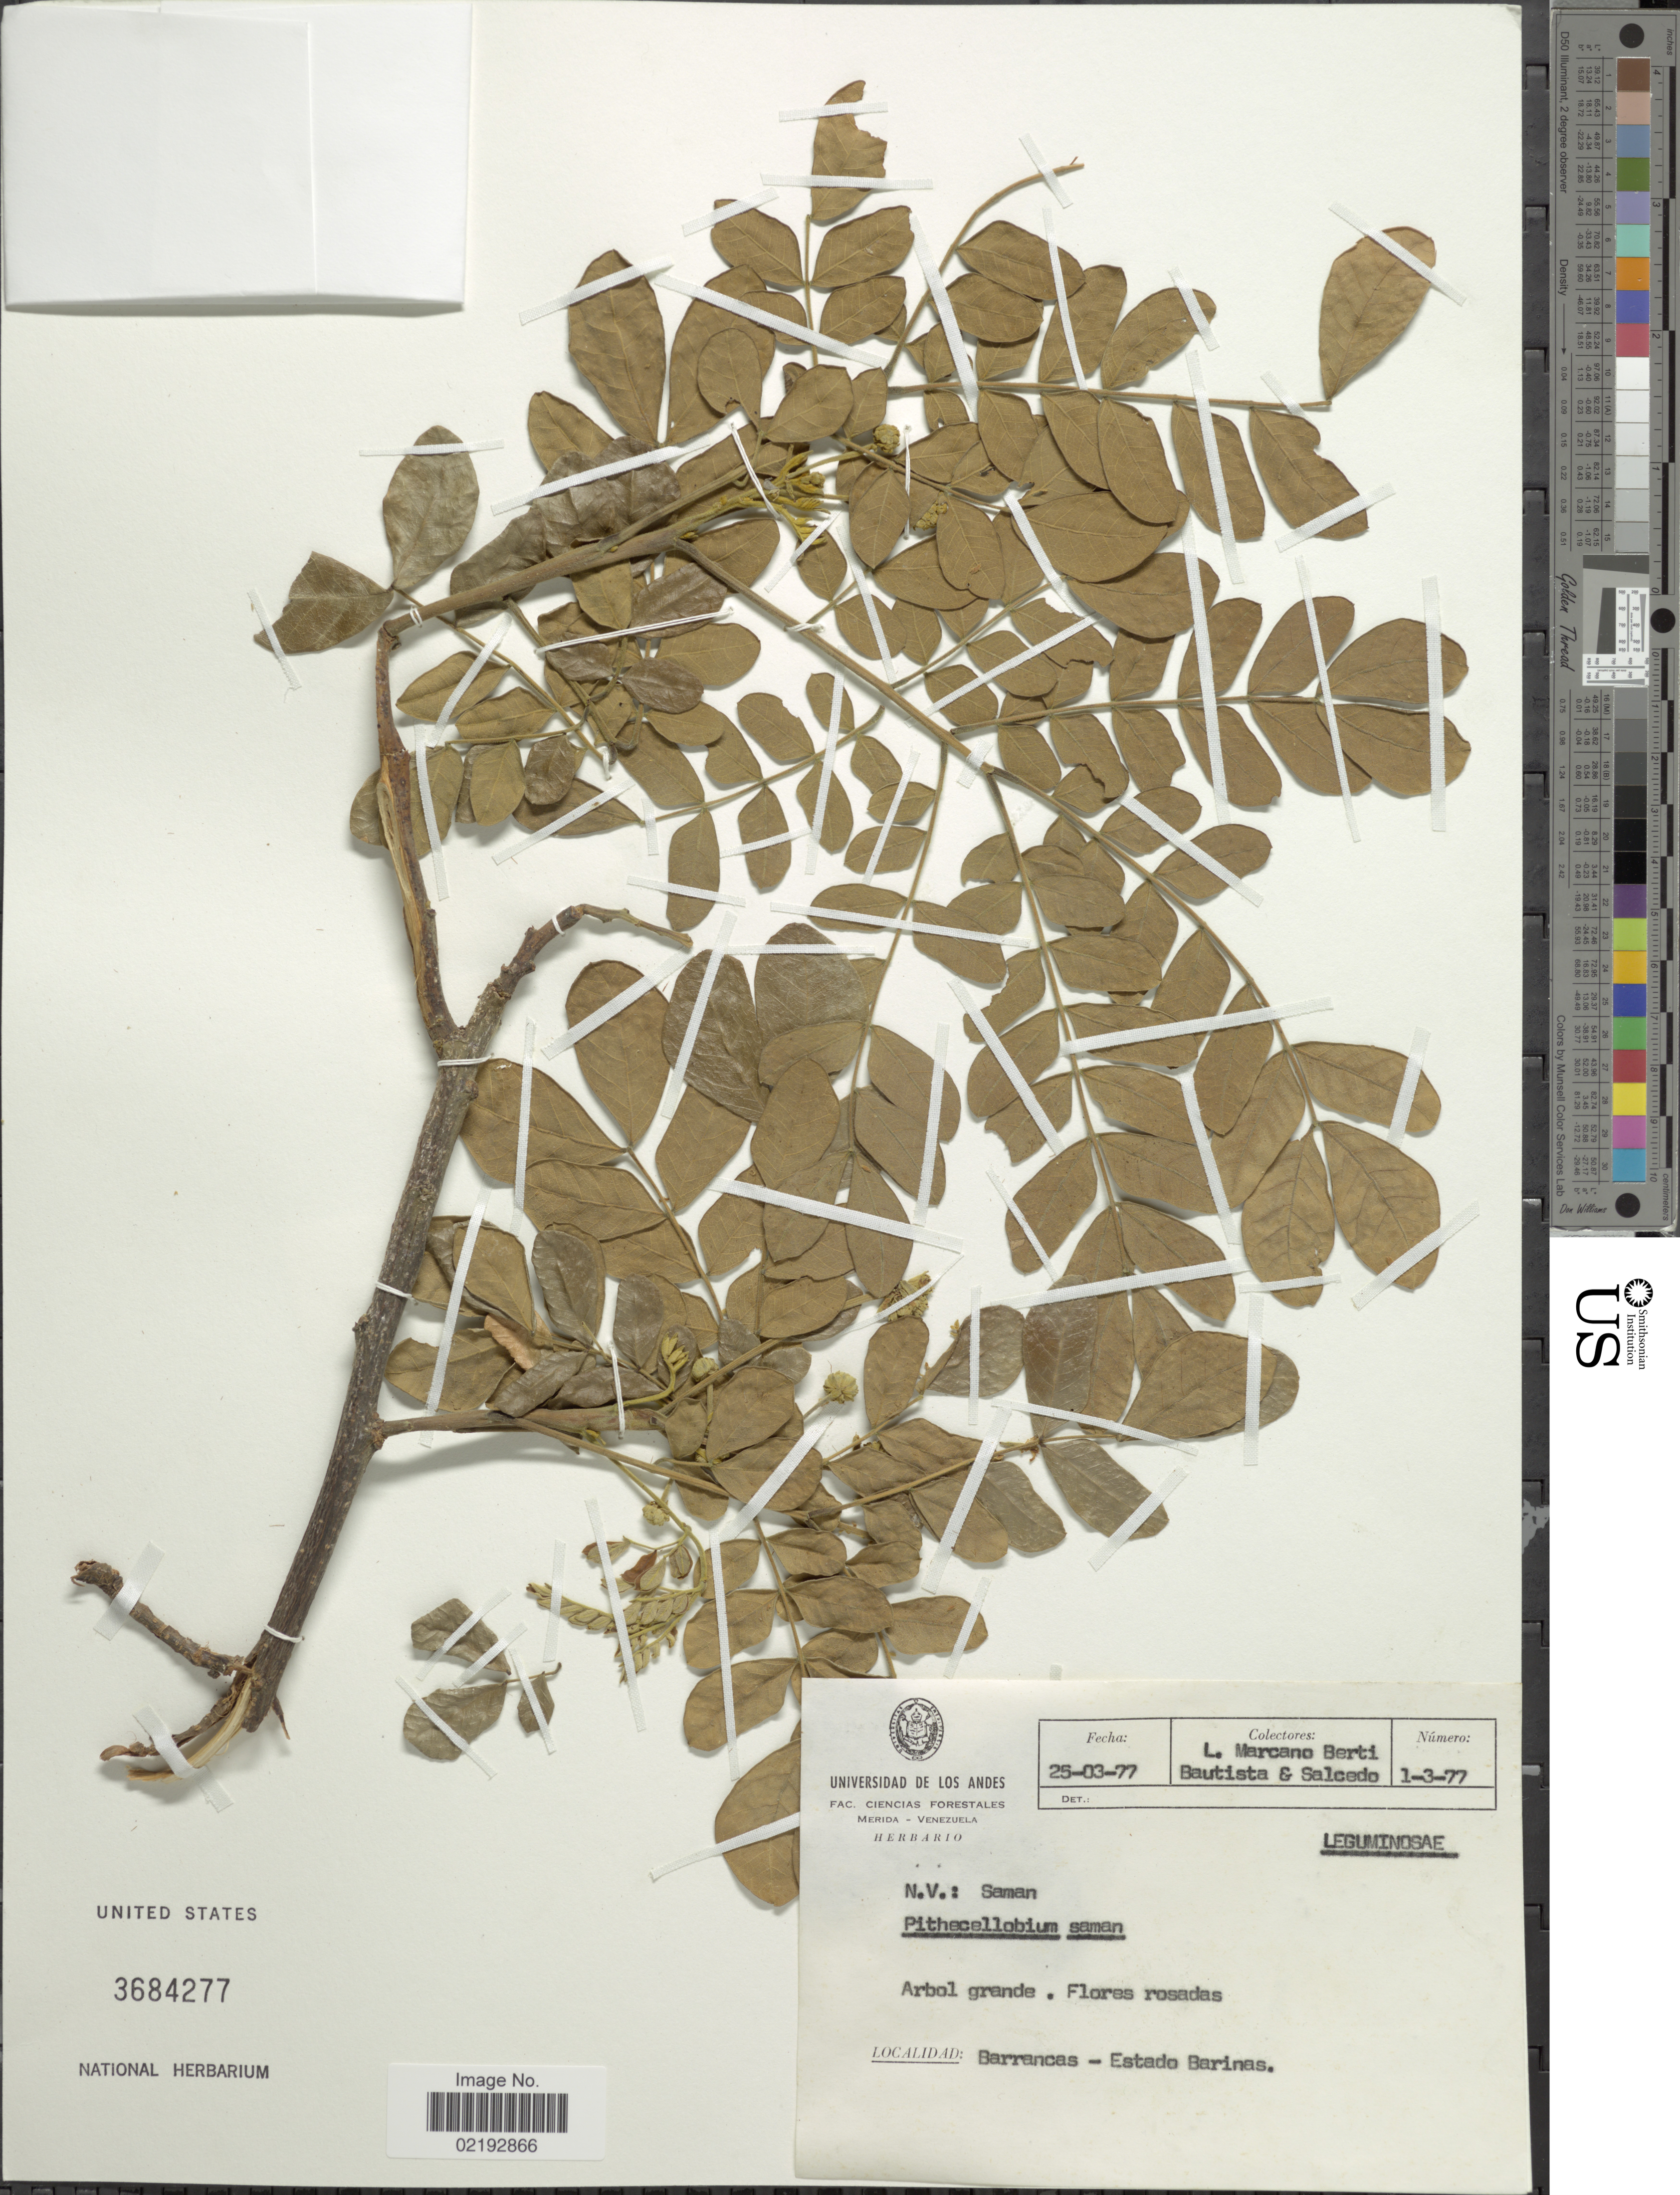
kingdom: Plantae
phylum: Tracheophyta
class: Magnoliopsida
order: Fabales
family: Fabaceae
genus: Samanea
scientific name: Samanea saman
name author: (Jacq.) Merr.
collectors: L. Marcano-Berti, -. Bautista & Salcedo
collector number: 1-3-77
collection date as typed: Transcribed d/m/y: 25/3/77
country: Venezuela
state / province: Barinas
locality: Barrancas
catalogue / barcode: US 3684277